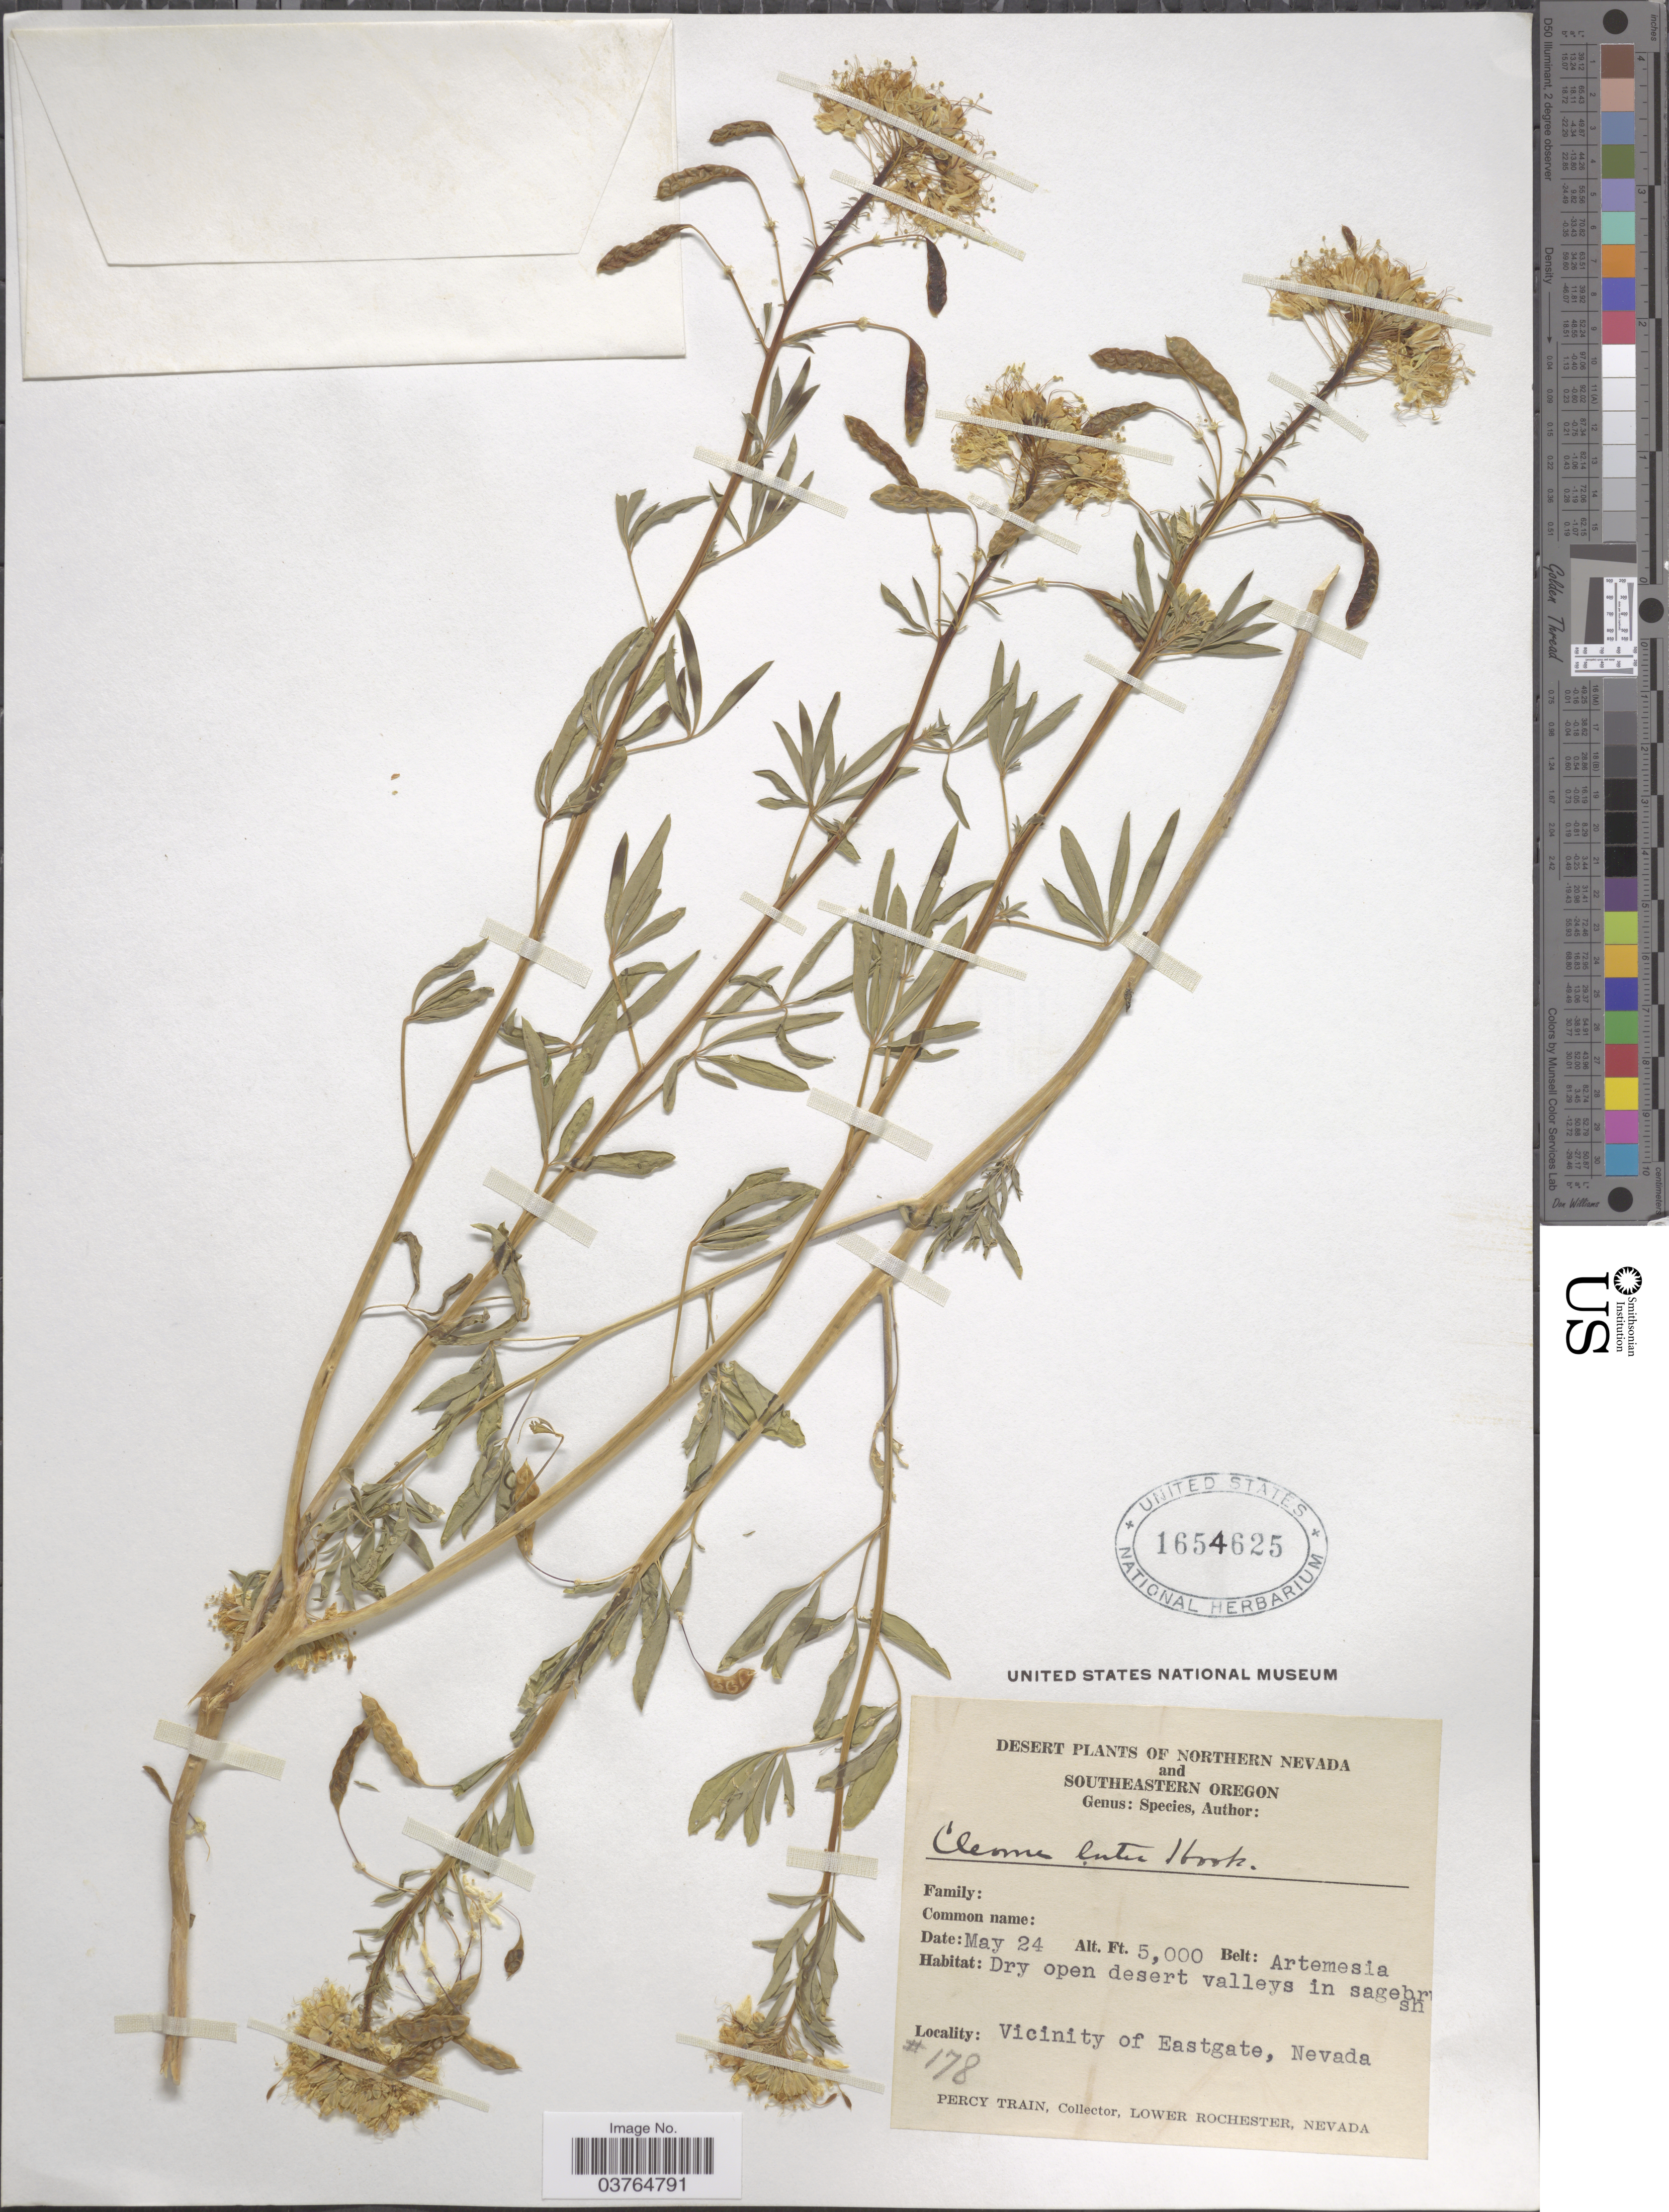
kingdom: Plantae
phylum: Tracheophyta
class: Magnoliopsida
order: Brassicales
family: Cleomaceae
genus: Cleomella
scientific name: Cleomella lutea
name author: (Hook.) Roalson & J.C. Hall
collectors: P. Train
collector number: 178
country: United States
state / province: Nevada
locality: Northern Nevada. Vicinity of Eastgate.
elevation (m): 1524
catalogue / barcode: US 1654625